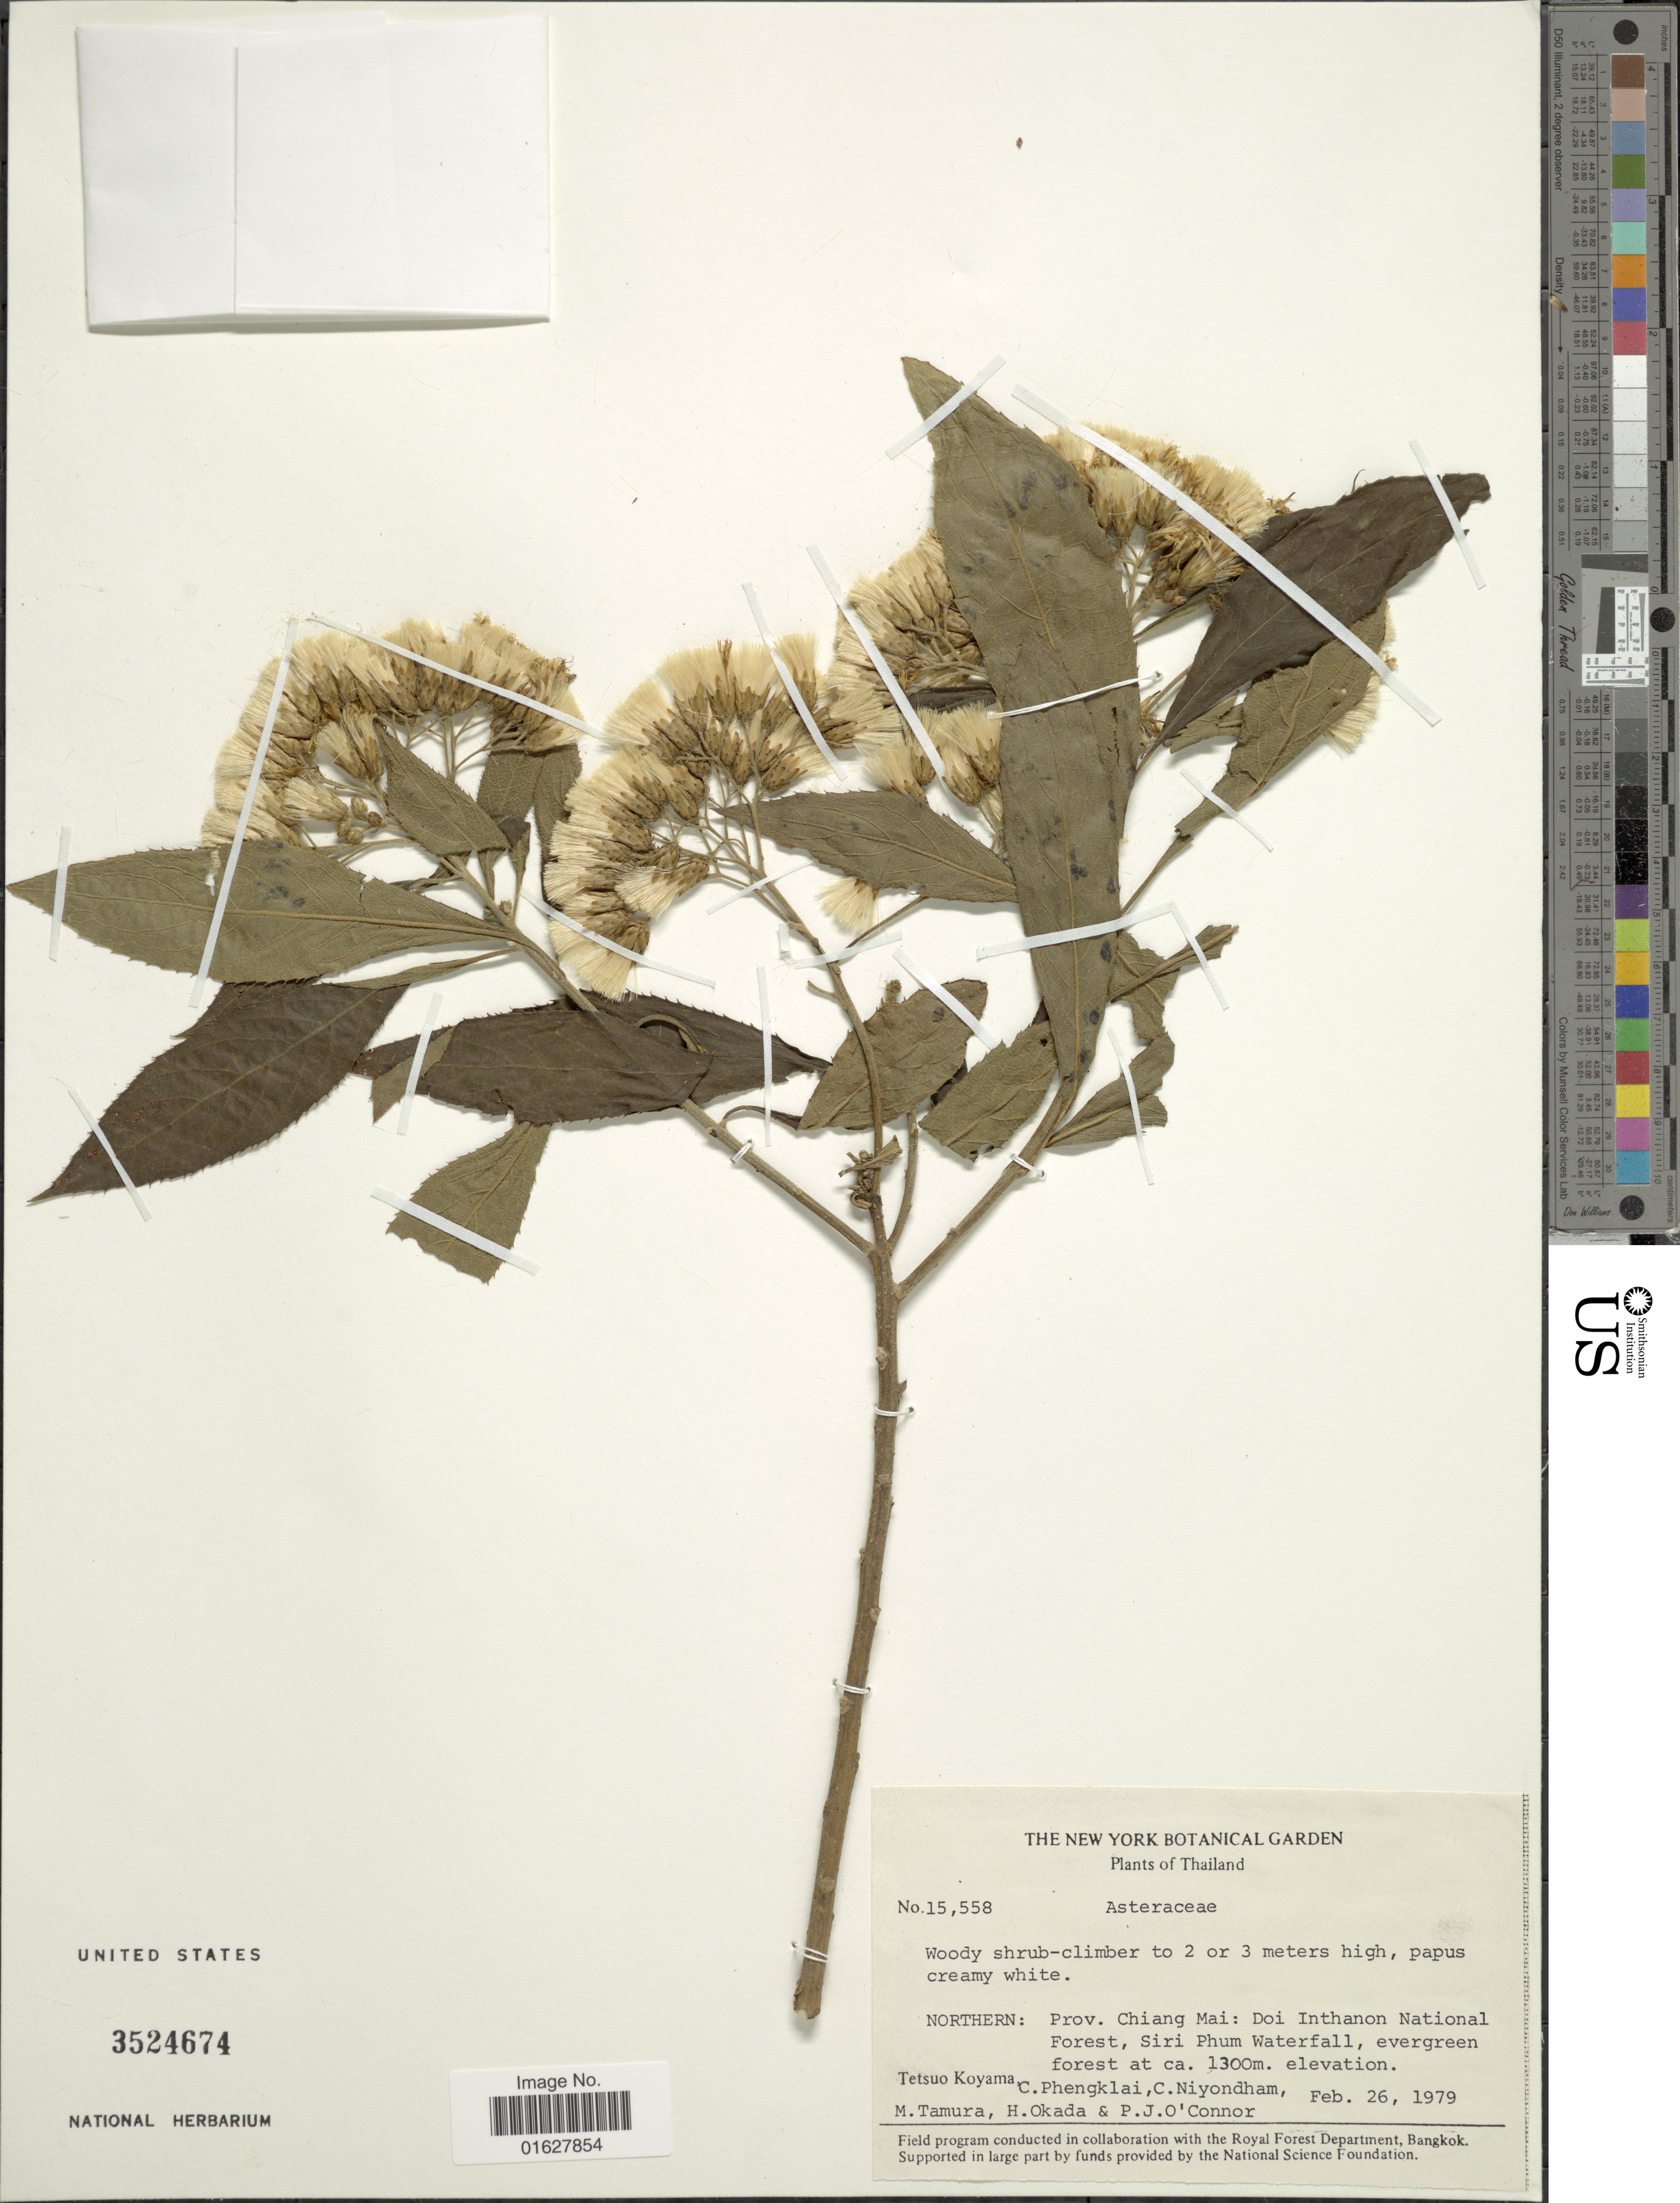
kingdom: Plantae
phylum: Tracheophyta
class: Magnoliopsida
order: Asterales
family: Asteraceae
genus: Vernonia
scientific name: Vernonia extensa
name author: Wall. ex DC.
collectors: C. Phengklai, C. Niyondham, M. Tamura, H. Okada & P. O'Connor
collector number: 15558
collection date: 1979-02-26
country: Thailand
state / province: Chiang Mai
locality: Thailand. Northern: prov. Chiang Mai: Doi Inthanon National Forest, Siri Phum Waterfall, evergreen forest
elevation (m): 1300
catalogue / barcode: US 3524674